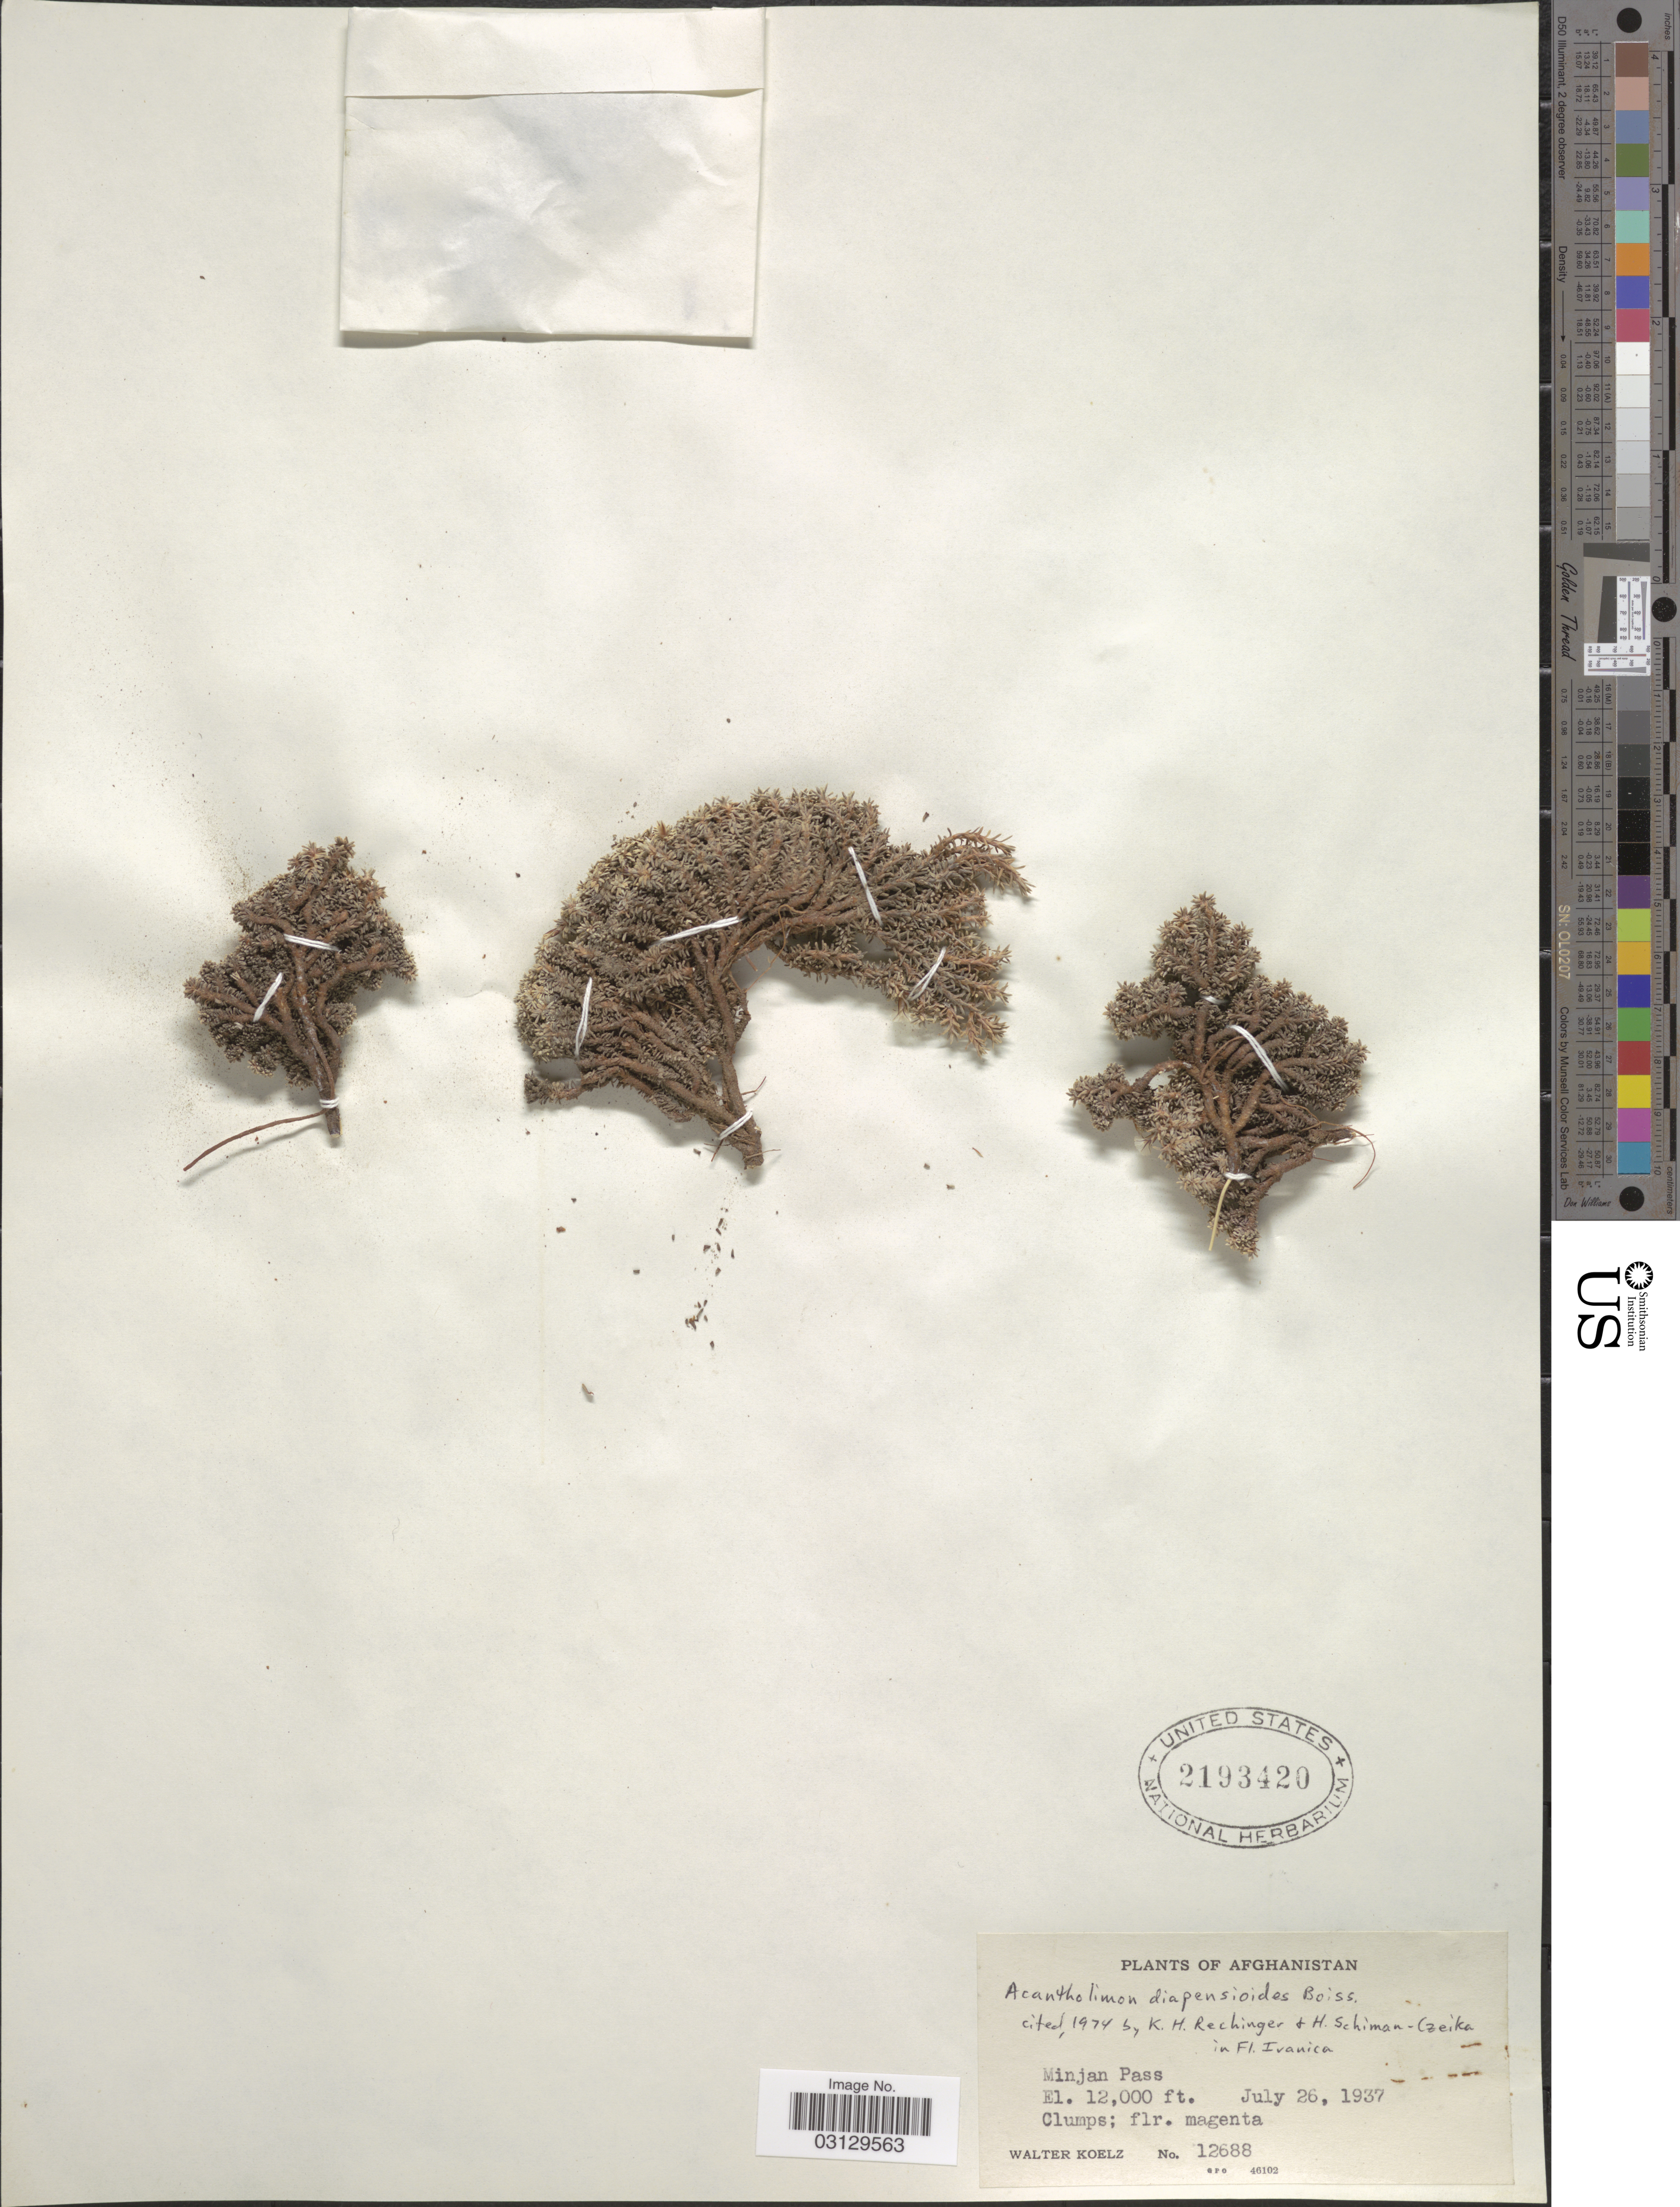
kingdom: Plantae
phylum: Tracheophyta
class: Magnoliopsida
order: Caryophyllales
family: Plumbaginaceae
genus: Acantholimon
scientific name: Acantholimon diapensioides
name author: Boiss.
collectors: W. N. Koelz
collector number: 12688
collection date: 1937-07-26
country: Afghanistan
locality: Minjan Pass.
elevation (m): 3658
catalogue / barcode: US 2193420